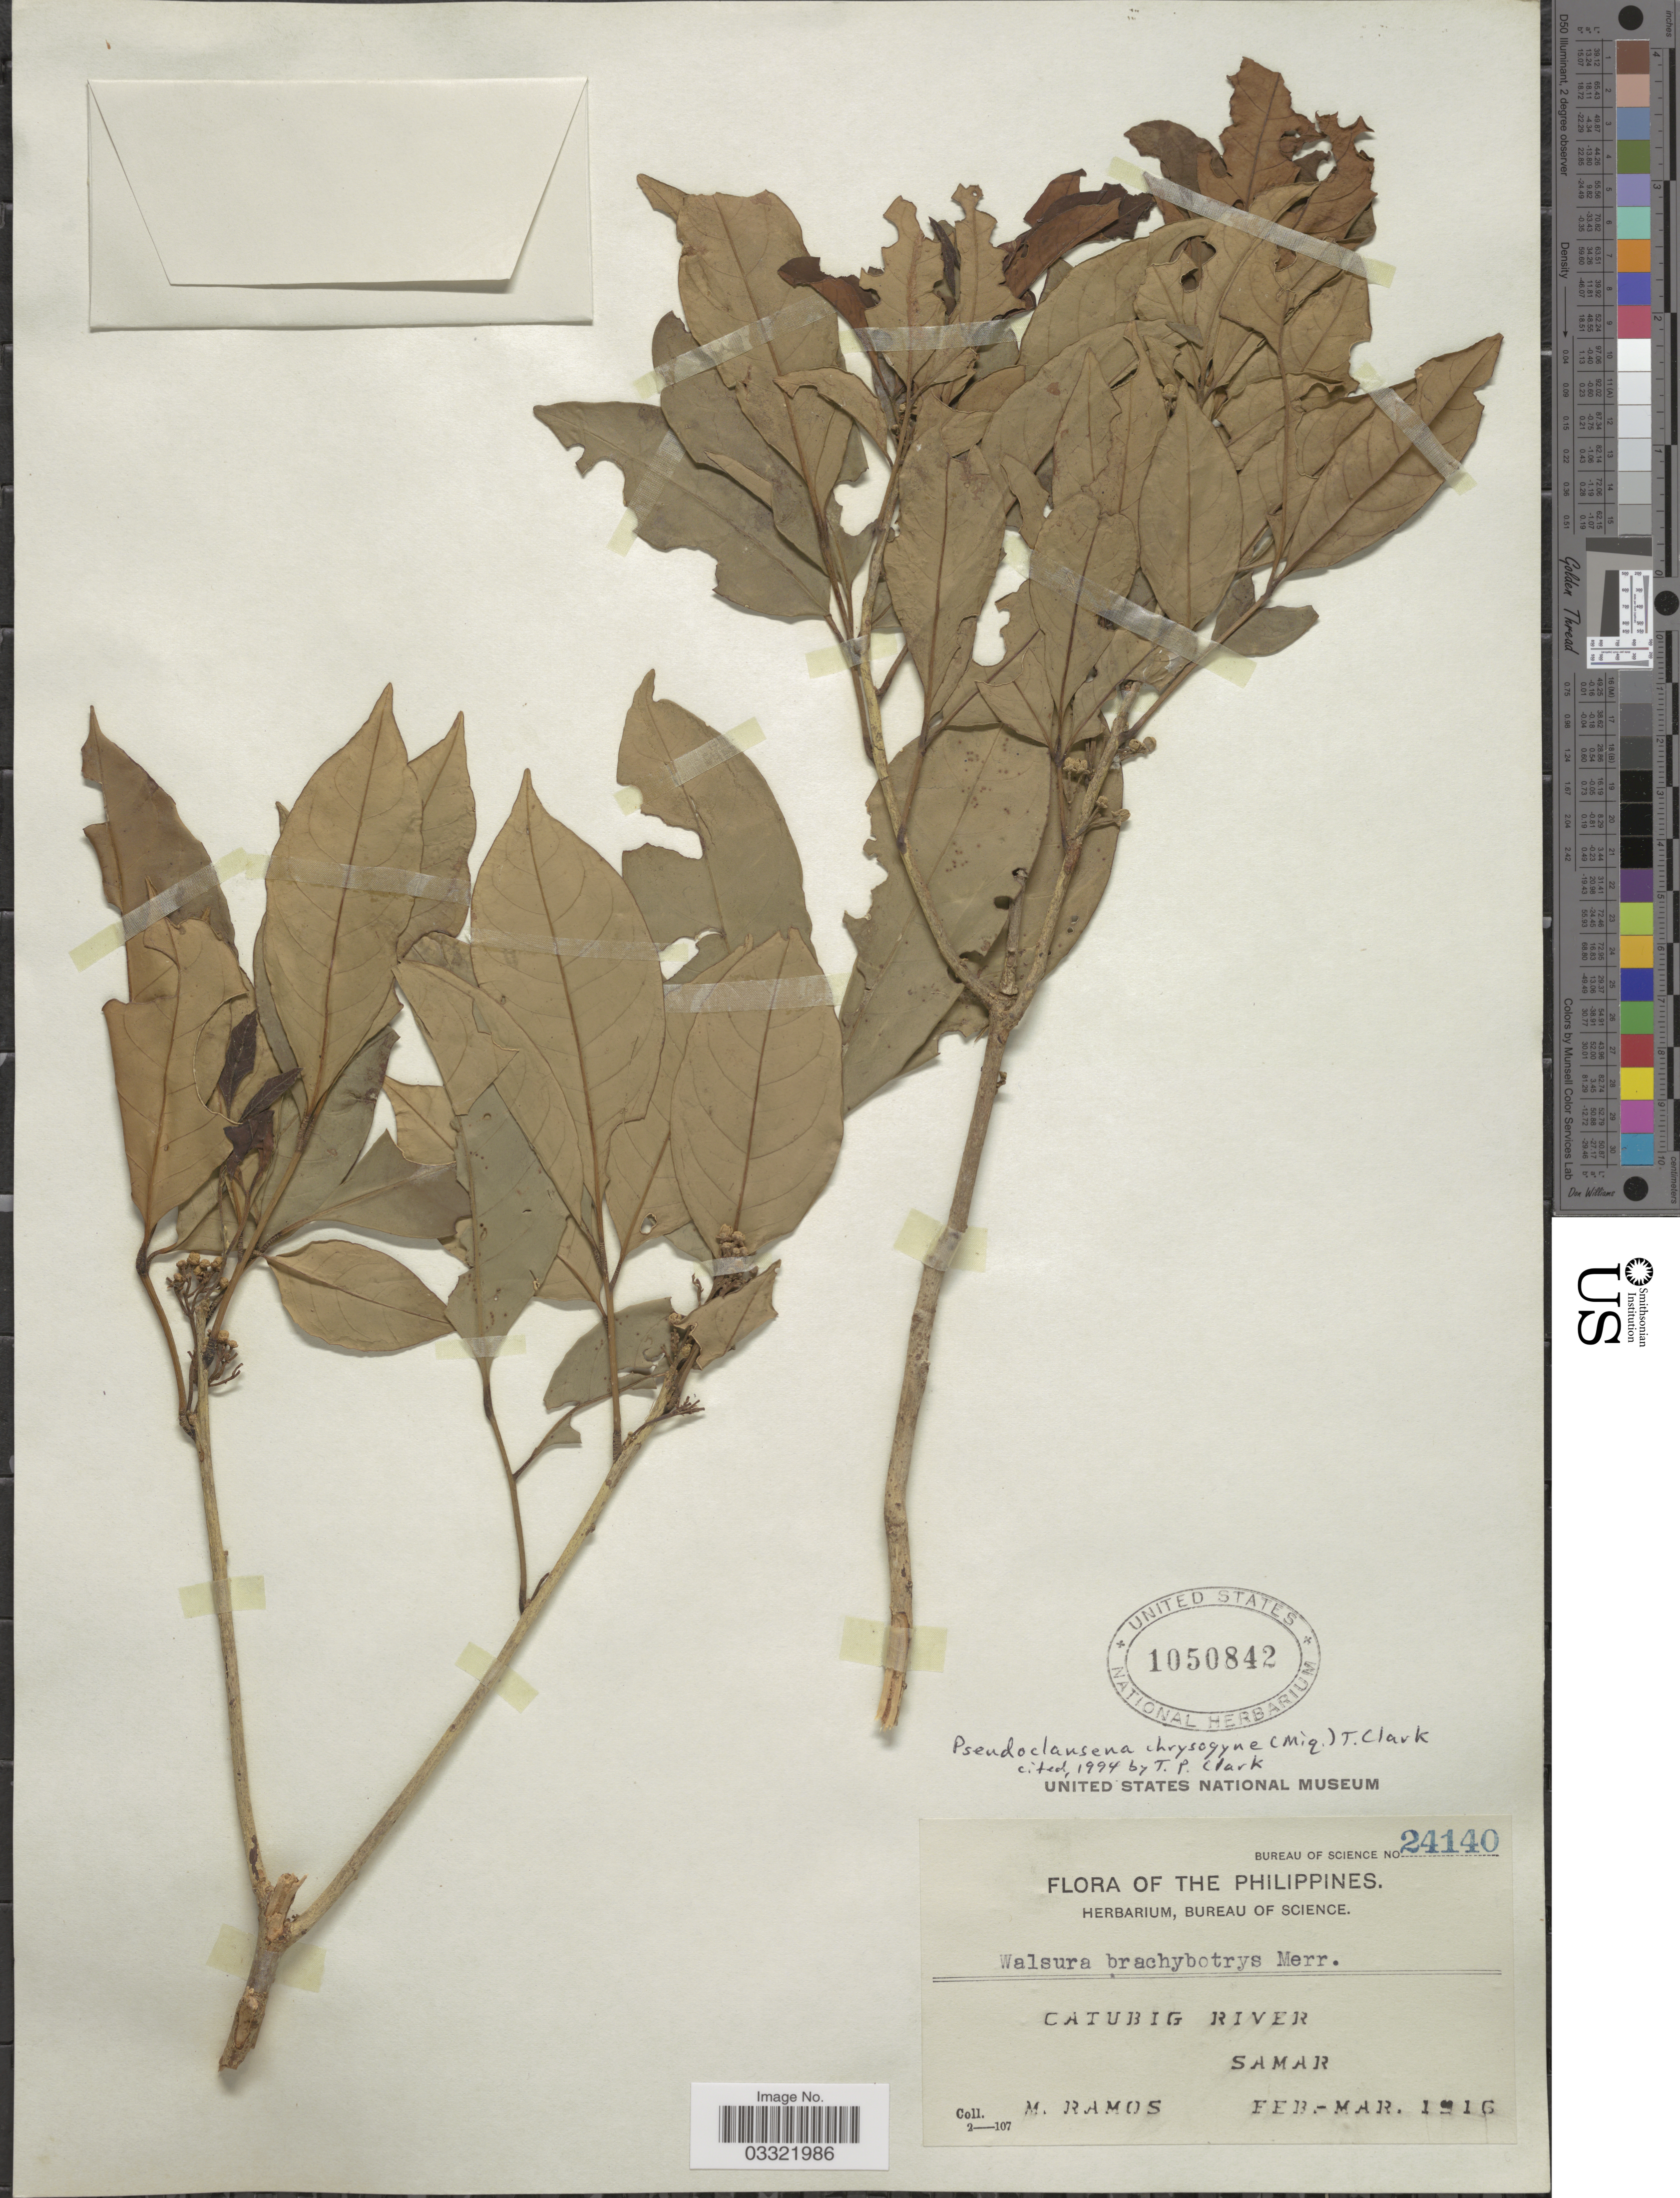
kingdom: Plantae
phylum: Tracheophyta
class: Magnoliopsida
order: Sapindales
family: Meliaceae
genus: Pseudoclausena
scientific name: Pseudoclausena chrysogyne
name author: (Miq.) T.P. Clark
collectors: M. Ramos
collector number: Bureau of Science 24140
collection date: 1916-02/1916-03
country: Philippines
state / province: Eastern Visayas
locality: Catubig River, Samar.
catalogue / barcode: US 1050842